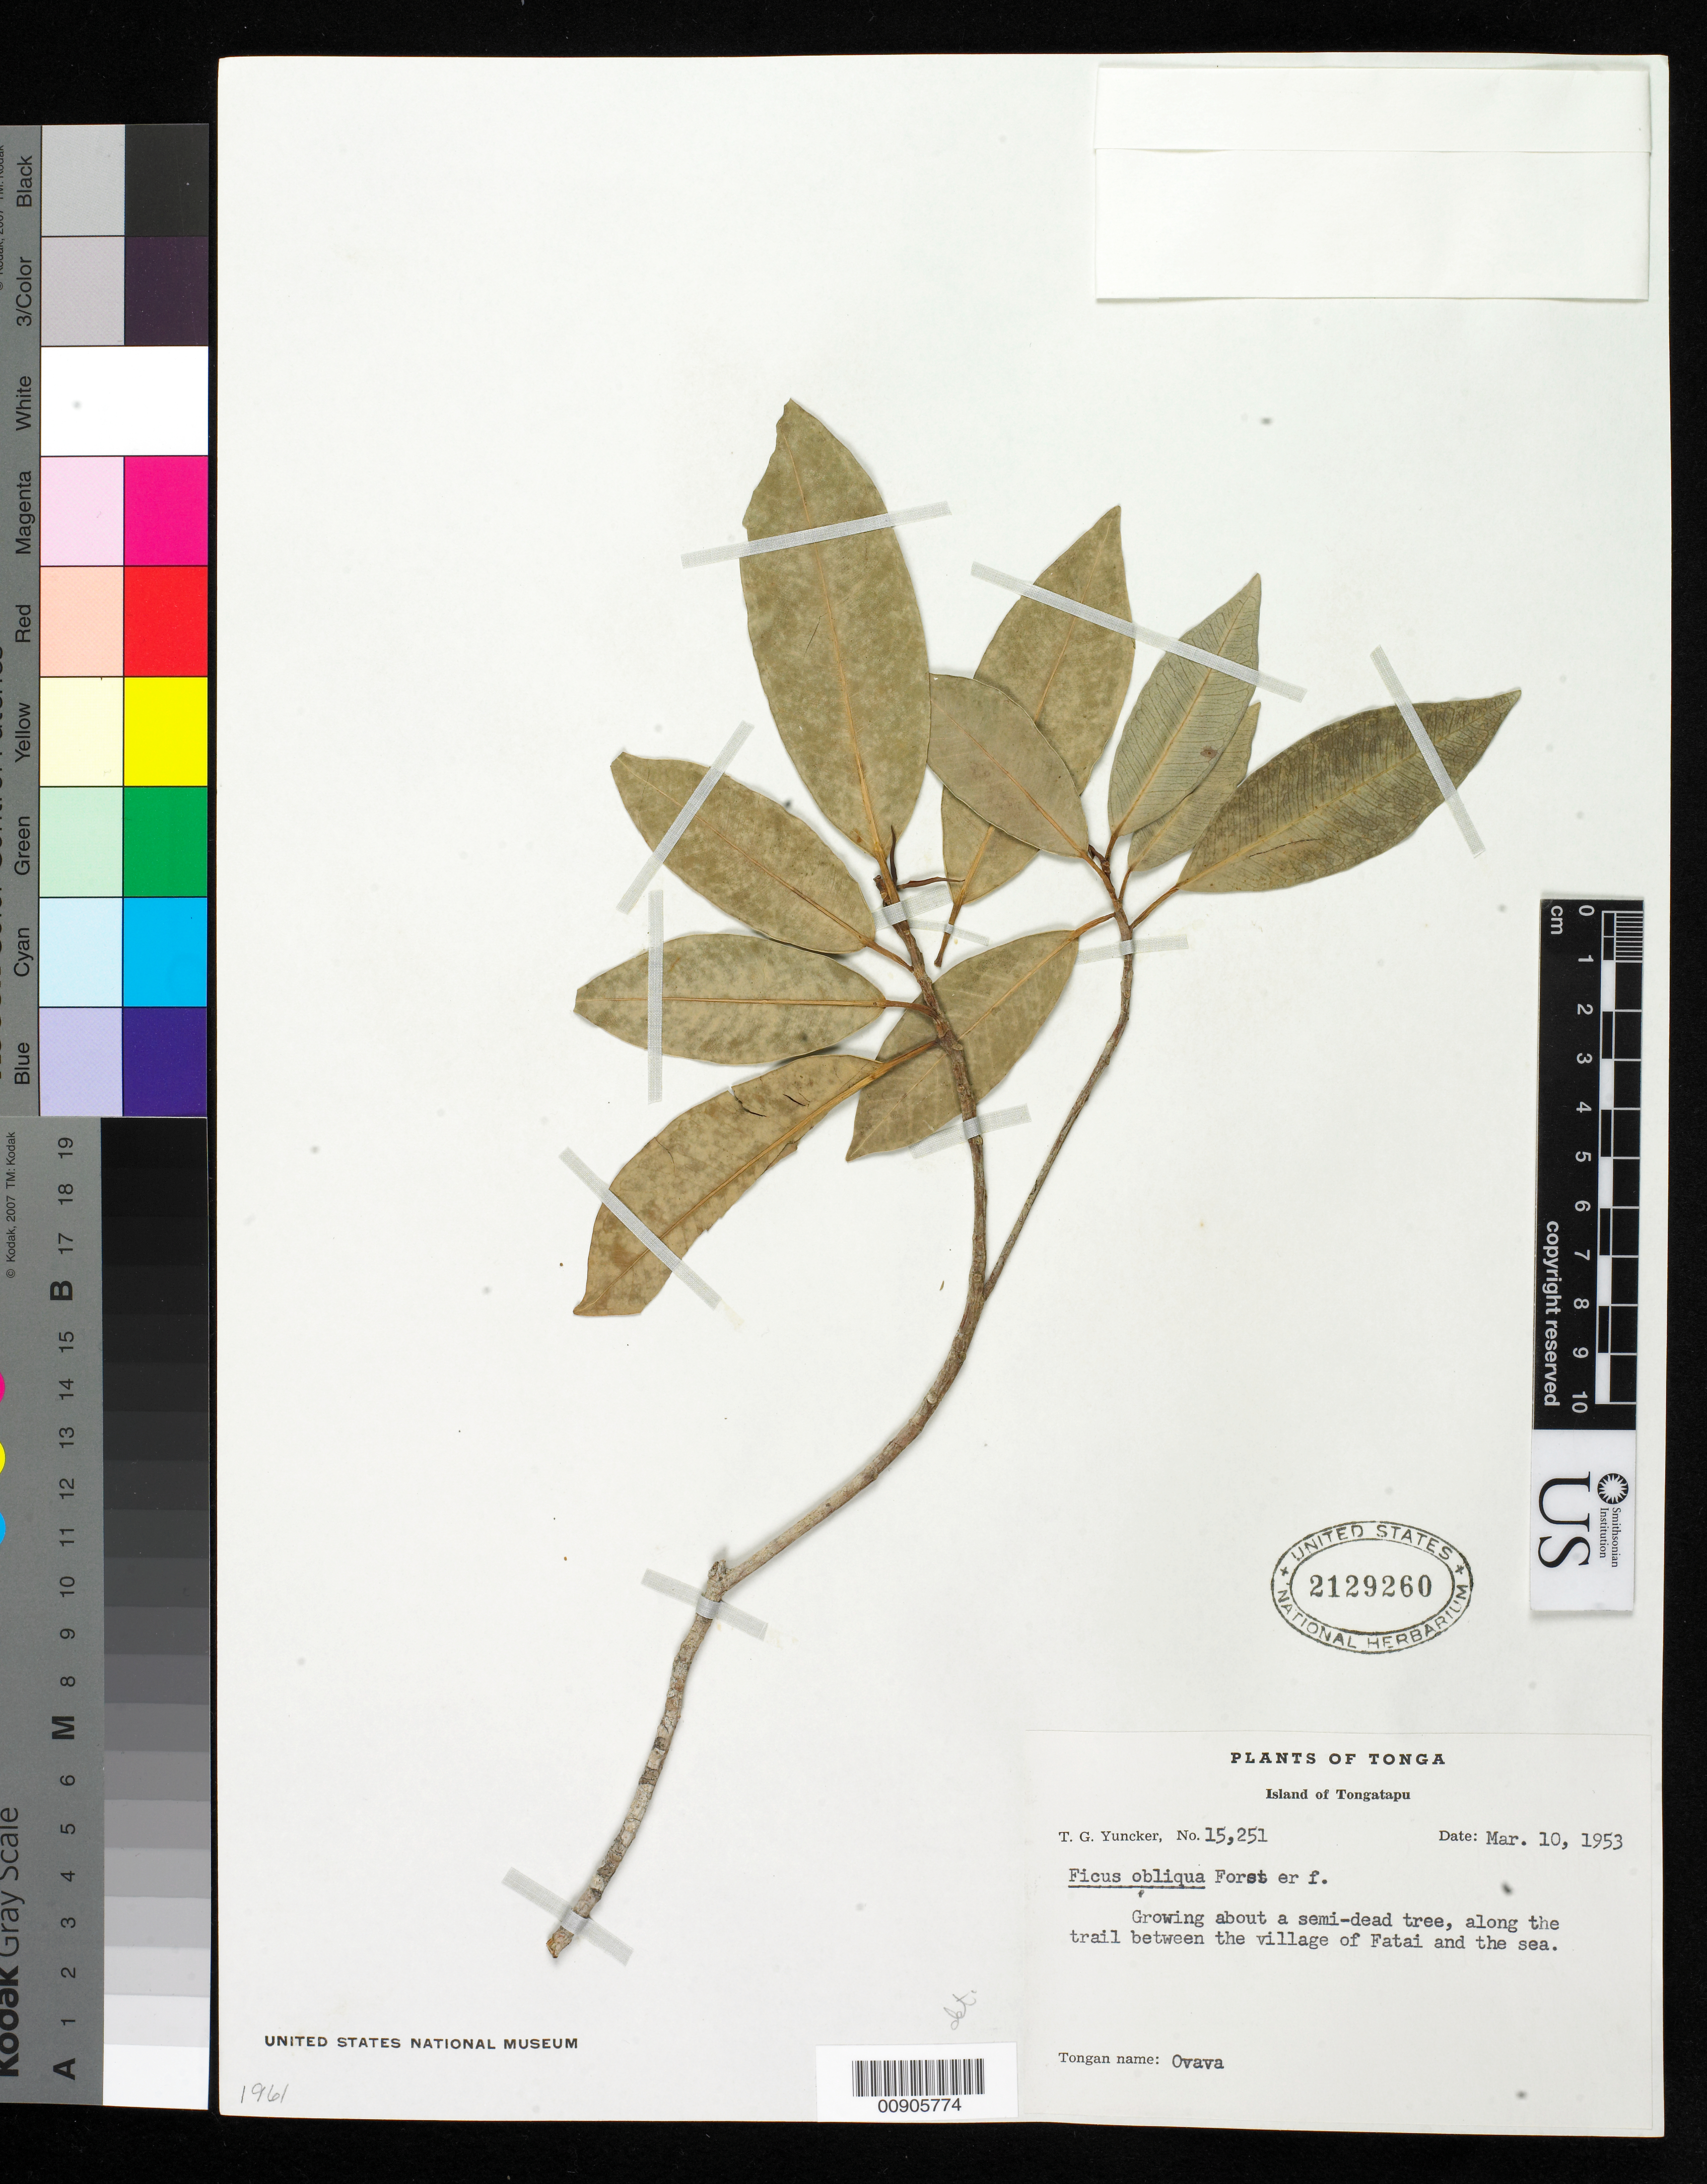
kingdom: Plantae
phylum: Tracheophyta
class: Magnoliopsida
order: Rosales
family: Moraceae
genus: Ficus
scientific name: Ficus obliqua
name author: G. Forst.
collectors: T. G. Yuncker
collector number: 15251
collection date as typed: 10 Mar 1953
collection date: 1953-03-10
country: Tonga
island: Tongatapu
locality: along trail between the village of Fatai and the sea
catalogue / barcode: US 2129260